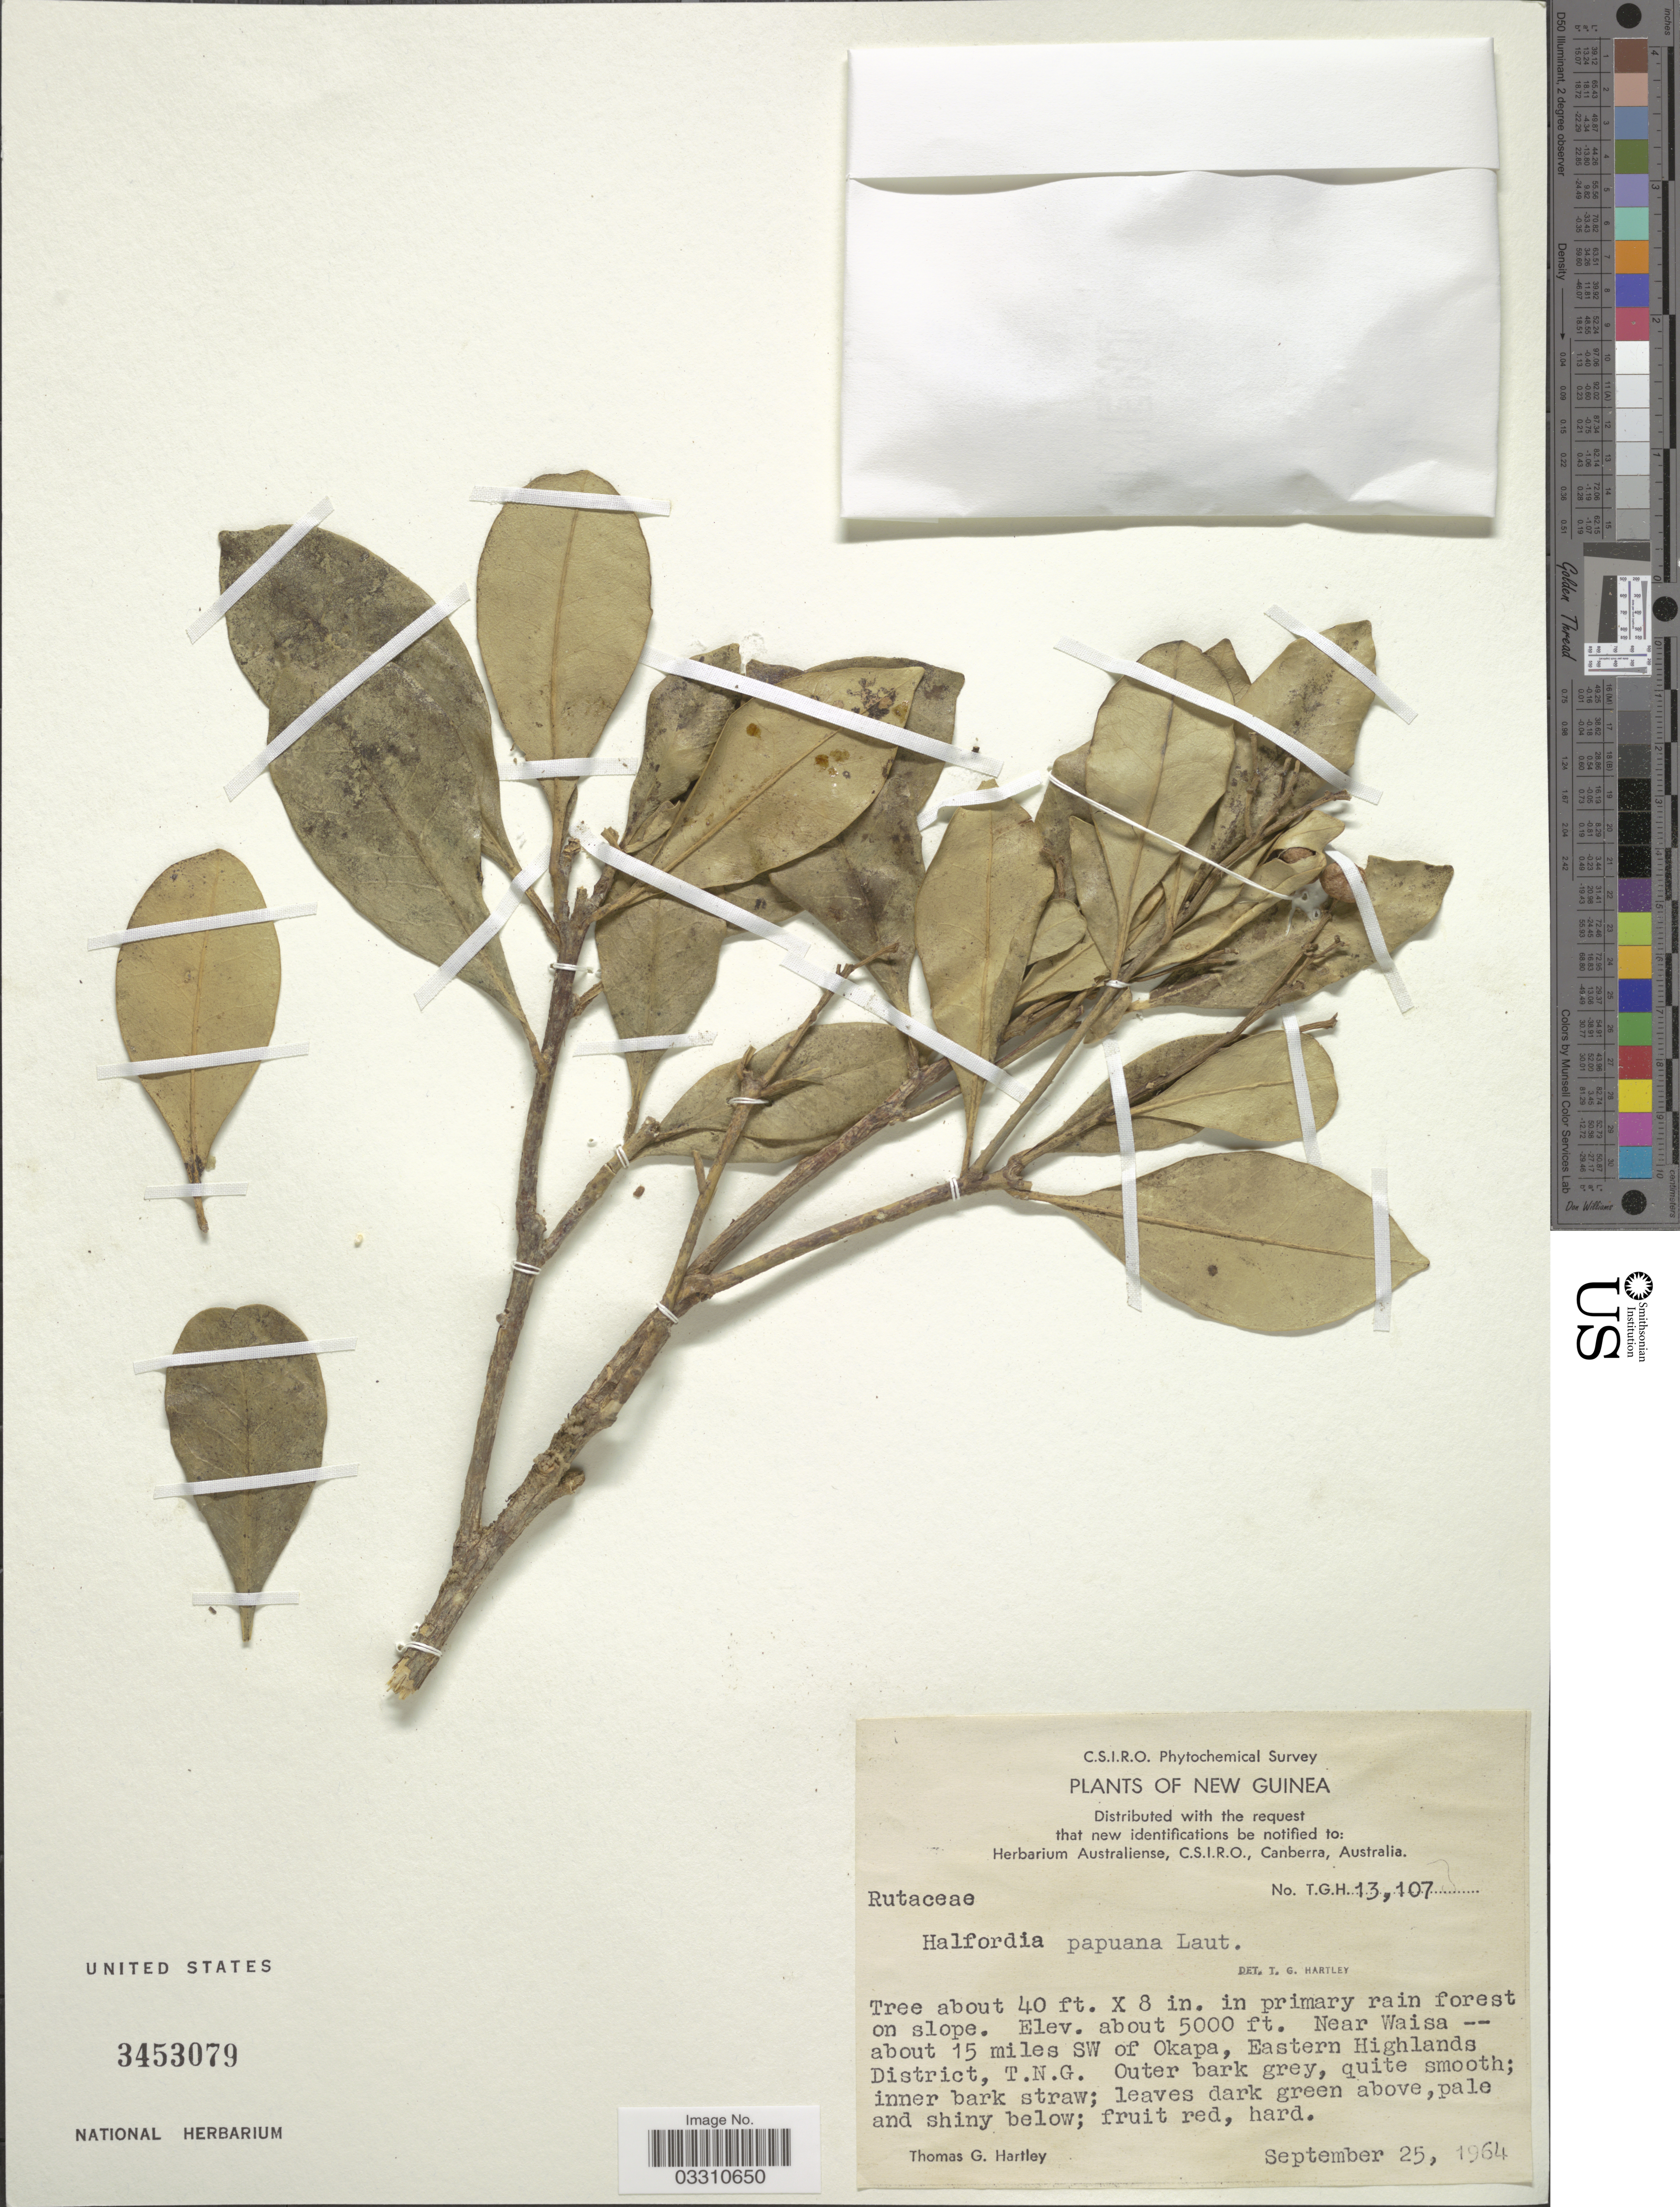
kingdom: Plantae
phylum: Tracheophyta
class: Magnoliopsida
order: Sapindales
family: Rutaceae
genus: Halfordia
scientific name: Halfordia papuana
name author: Lauterb.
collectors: T. G. Hartley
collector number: TGH13107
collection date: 1964-09-25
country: Papua New Guinea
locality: New Guinea. Near Waisa -- about 15 miles SW of Okapa, Eastern Highlands District, T.N.G.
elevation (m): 1524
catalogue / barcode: US 3453079